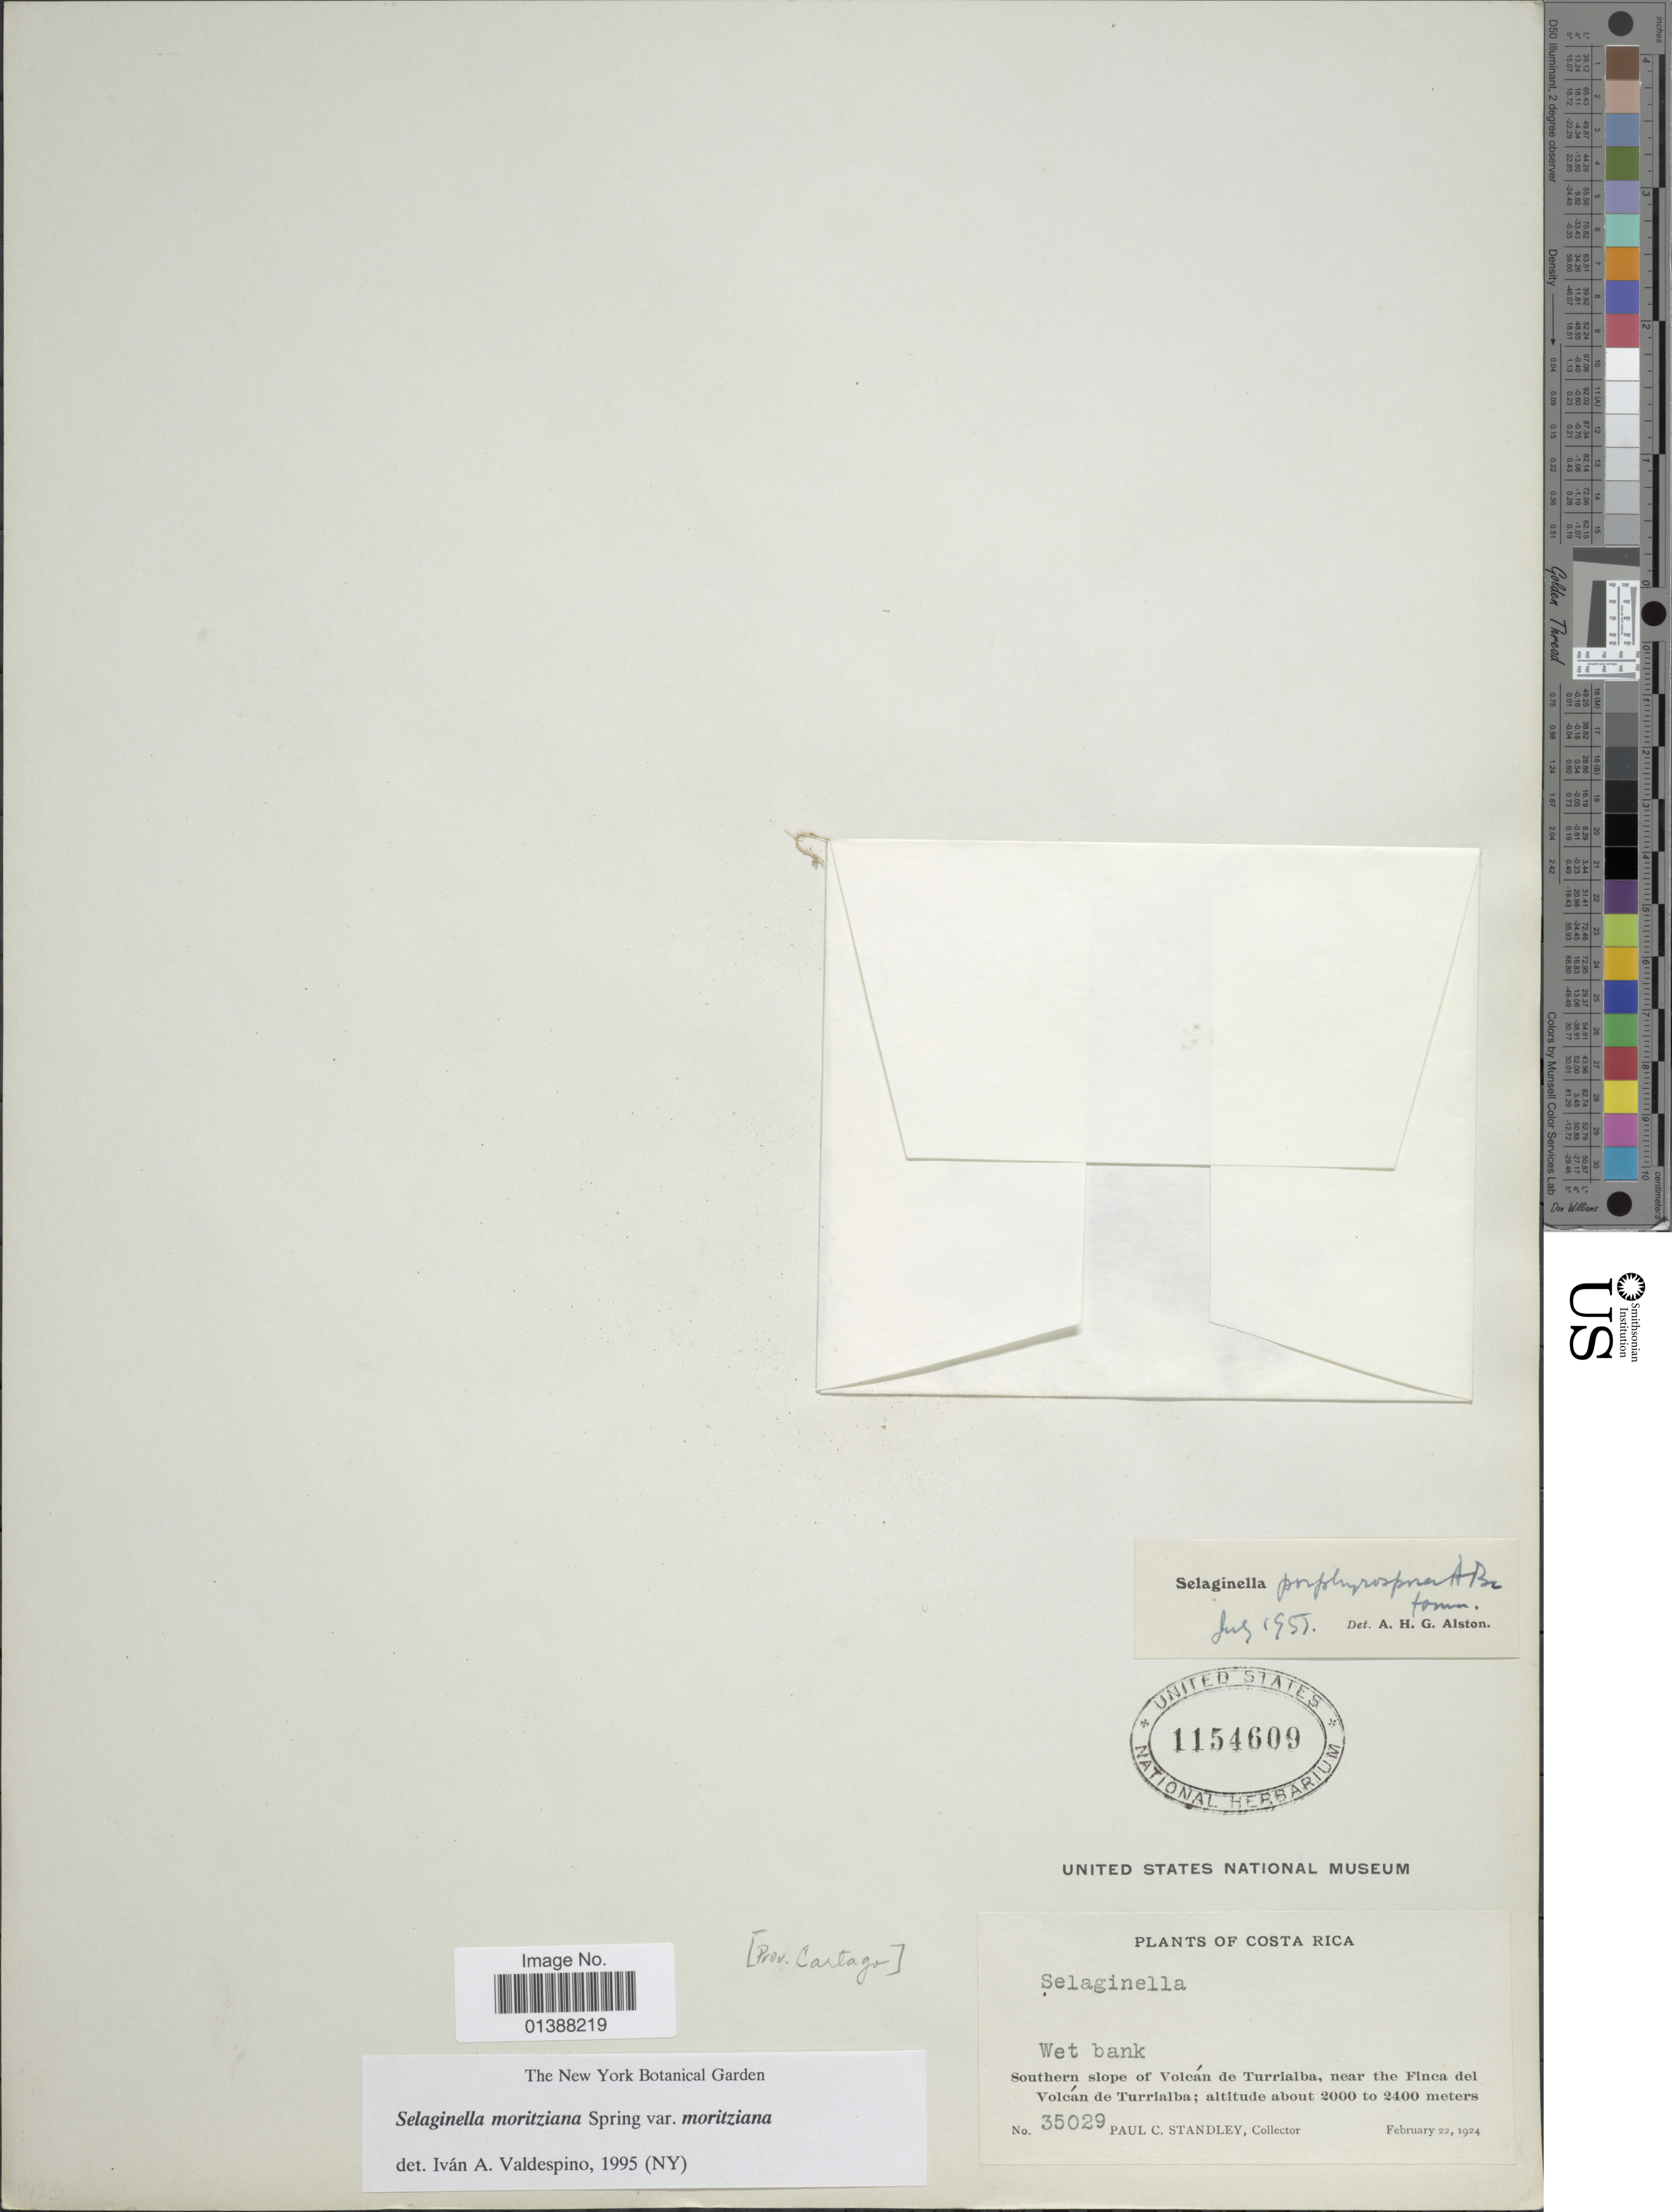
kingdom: Plantae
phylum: Tracheophyta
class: Lycopodiopsida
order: Selaginellales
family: Selaginellaceae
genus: Selaginella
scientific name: Selaginella moritziana var. moritziana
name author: Spring ex Klotzsch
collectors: P. C. Standley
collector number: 35029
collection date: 1924-02-22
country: Costa Rica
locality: Southern slope of Volcán de Turrialba, near the finca del Volcán de Turrialba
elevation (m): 2000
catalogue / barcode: US 1154609